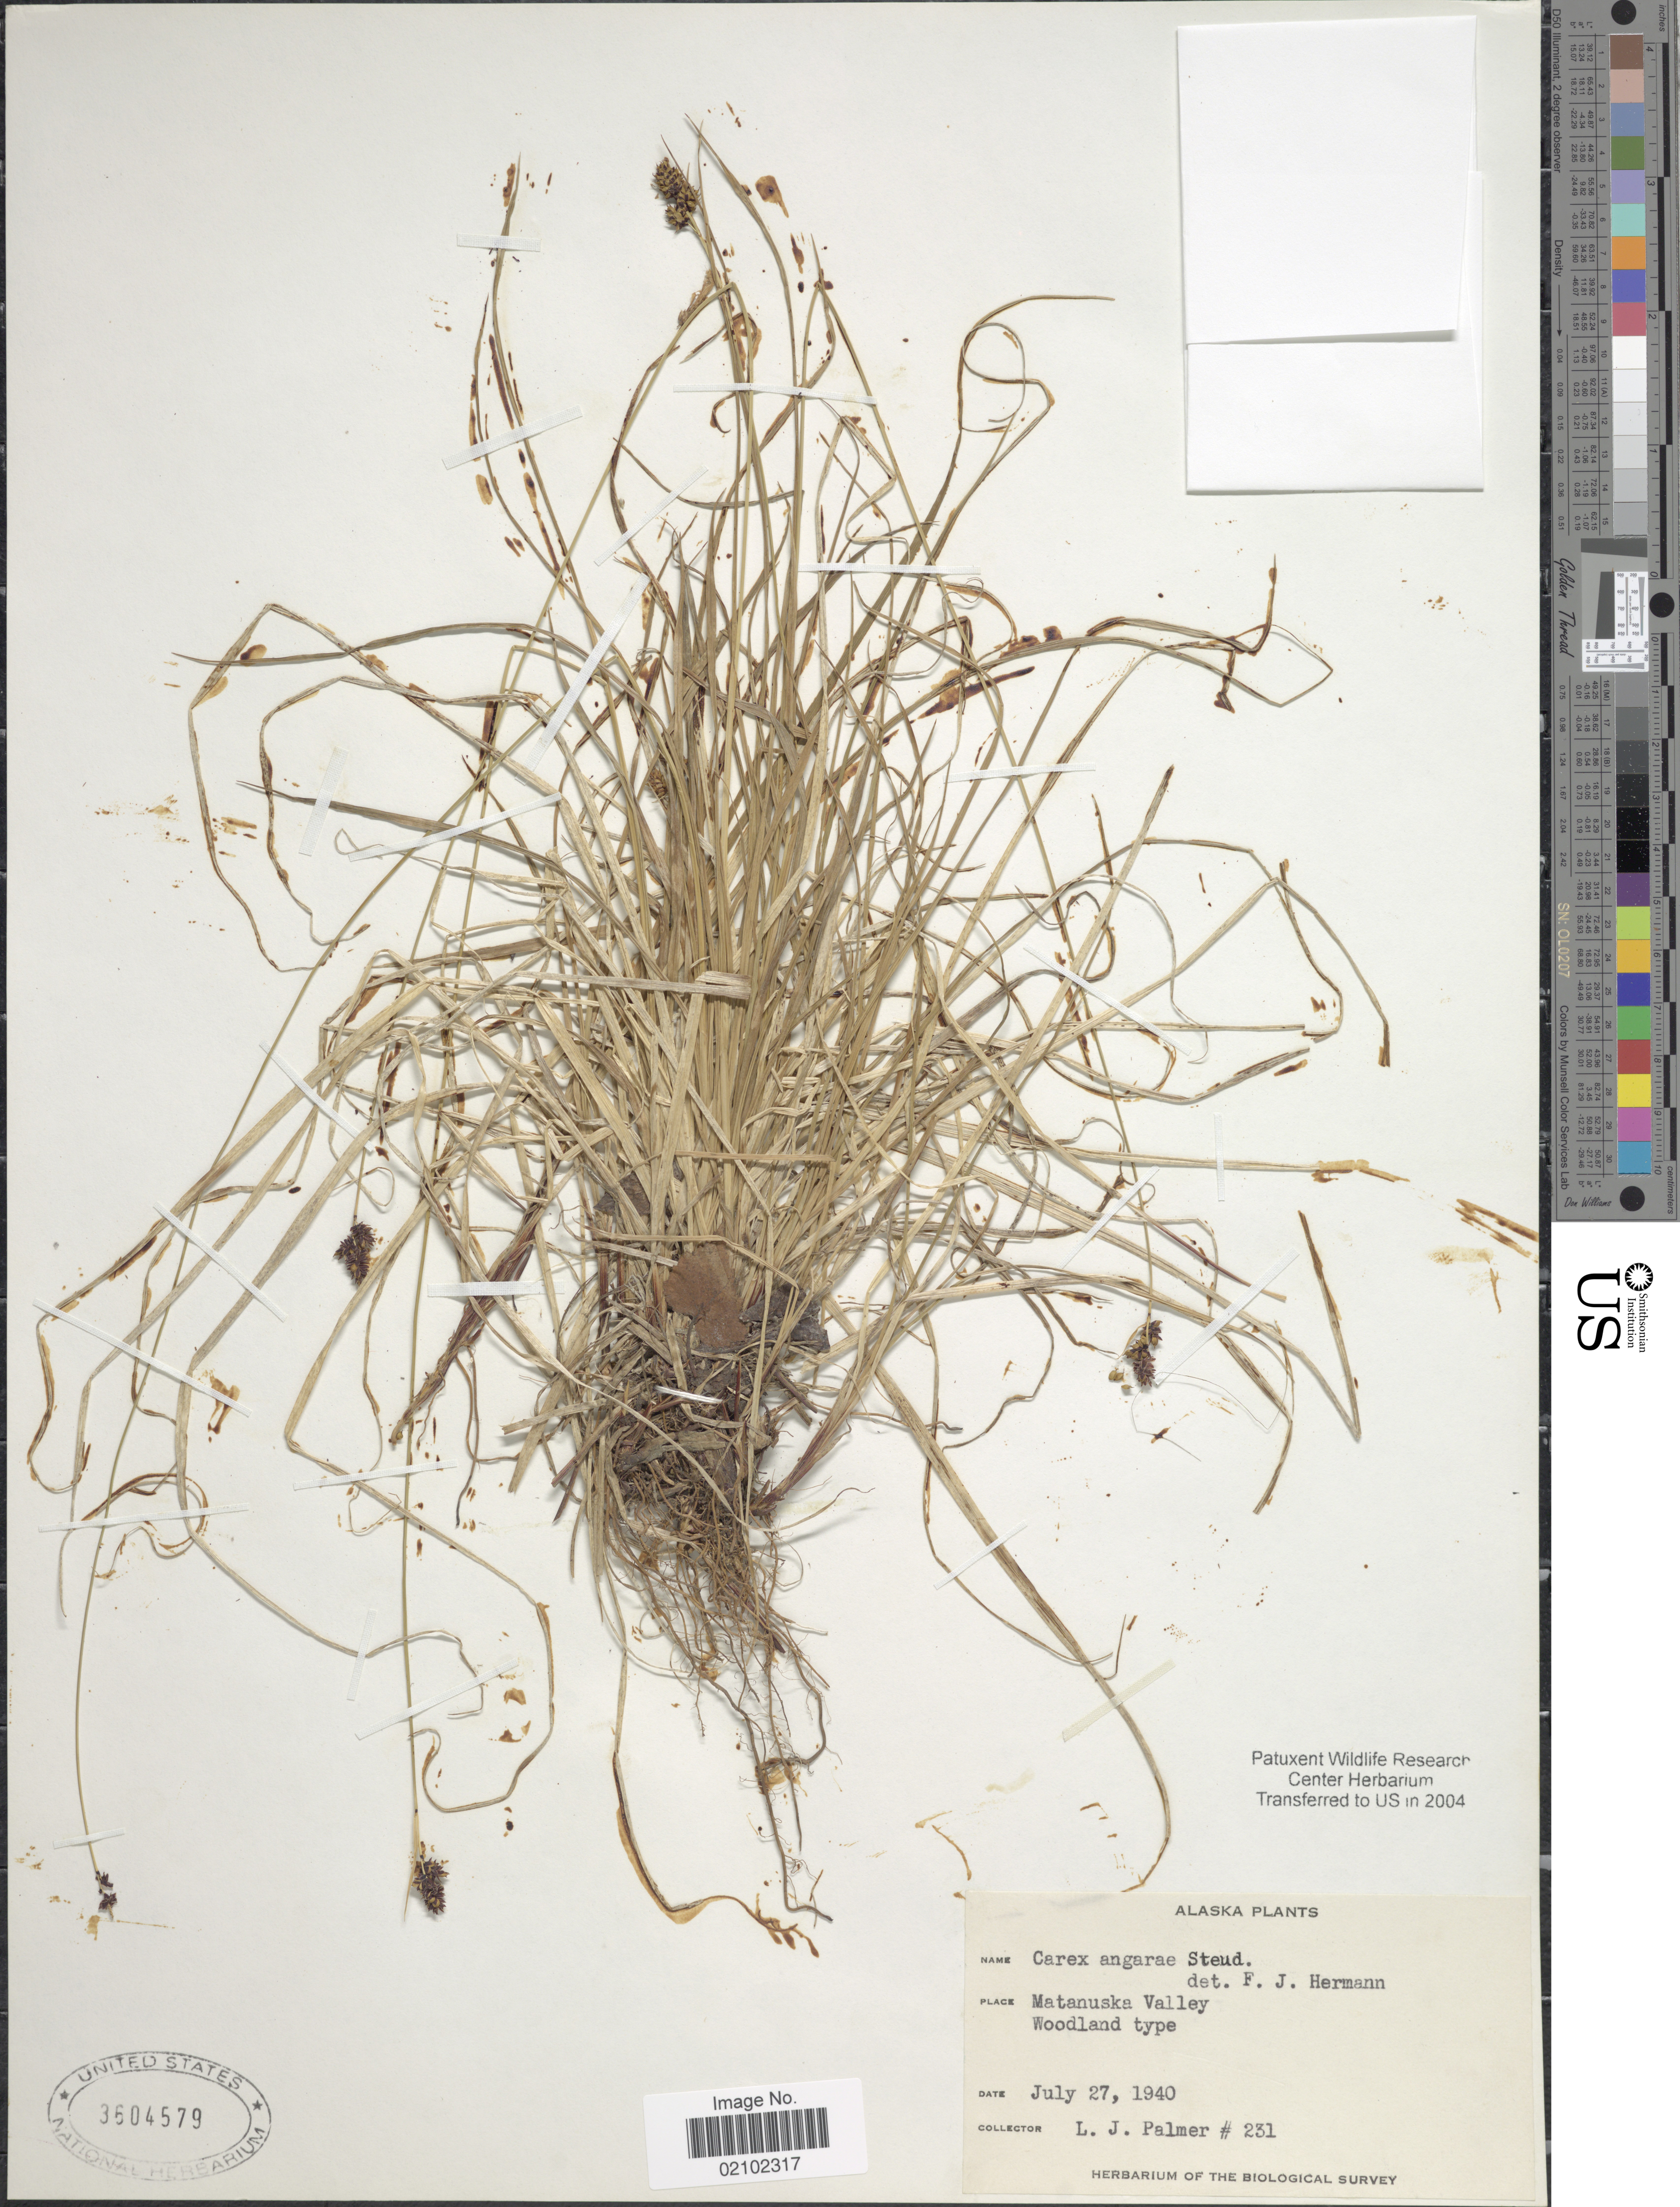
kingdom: Plantae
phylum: Tracheophyta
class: Liliopsida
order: Poales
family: Cyperaceae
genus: Carex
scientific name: Carex media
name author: R. Br.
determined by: Strong, Mark T., (BOT), Smithsonian Institution - National Museum of Natural History (UNITED STATES)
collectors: L. J. Palmer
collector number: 231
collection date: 1940-07-27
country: United States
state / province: Alaska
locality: Matanuska Valley, Woodland Type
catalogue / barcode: US 3604579